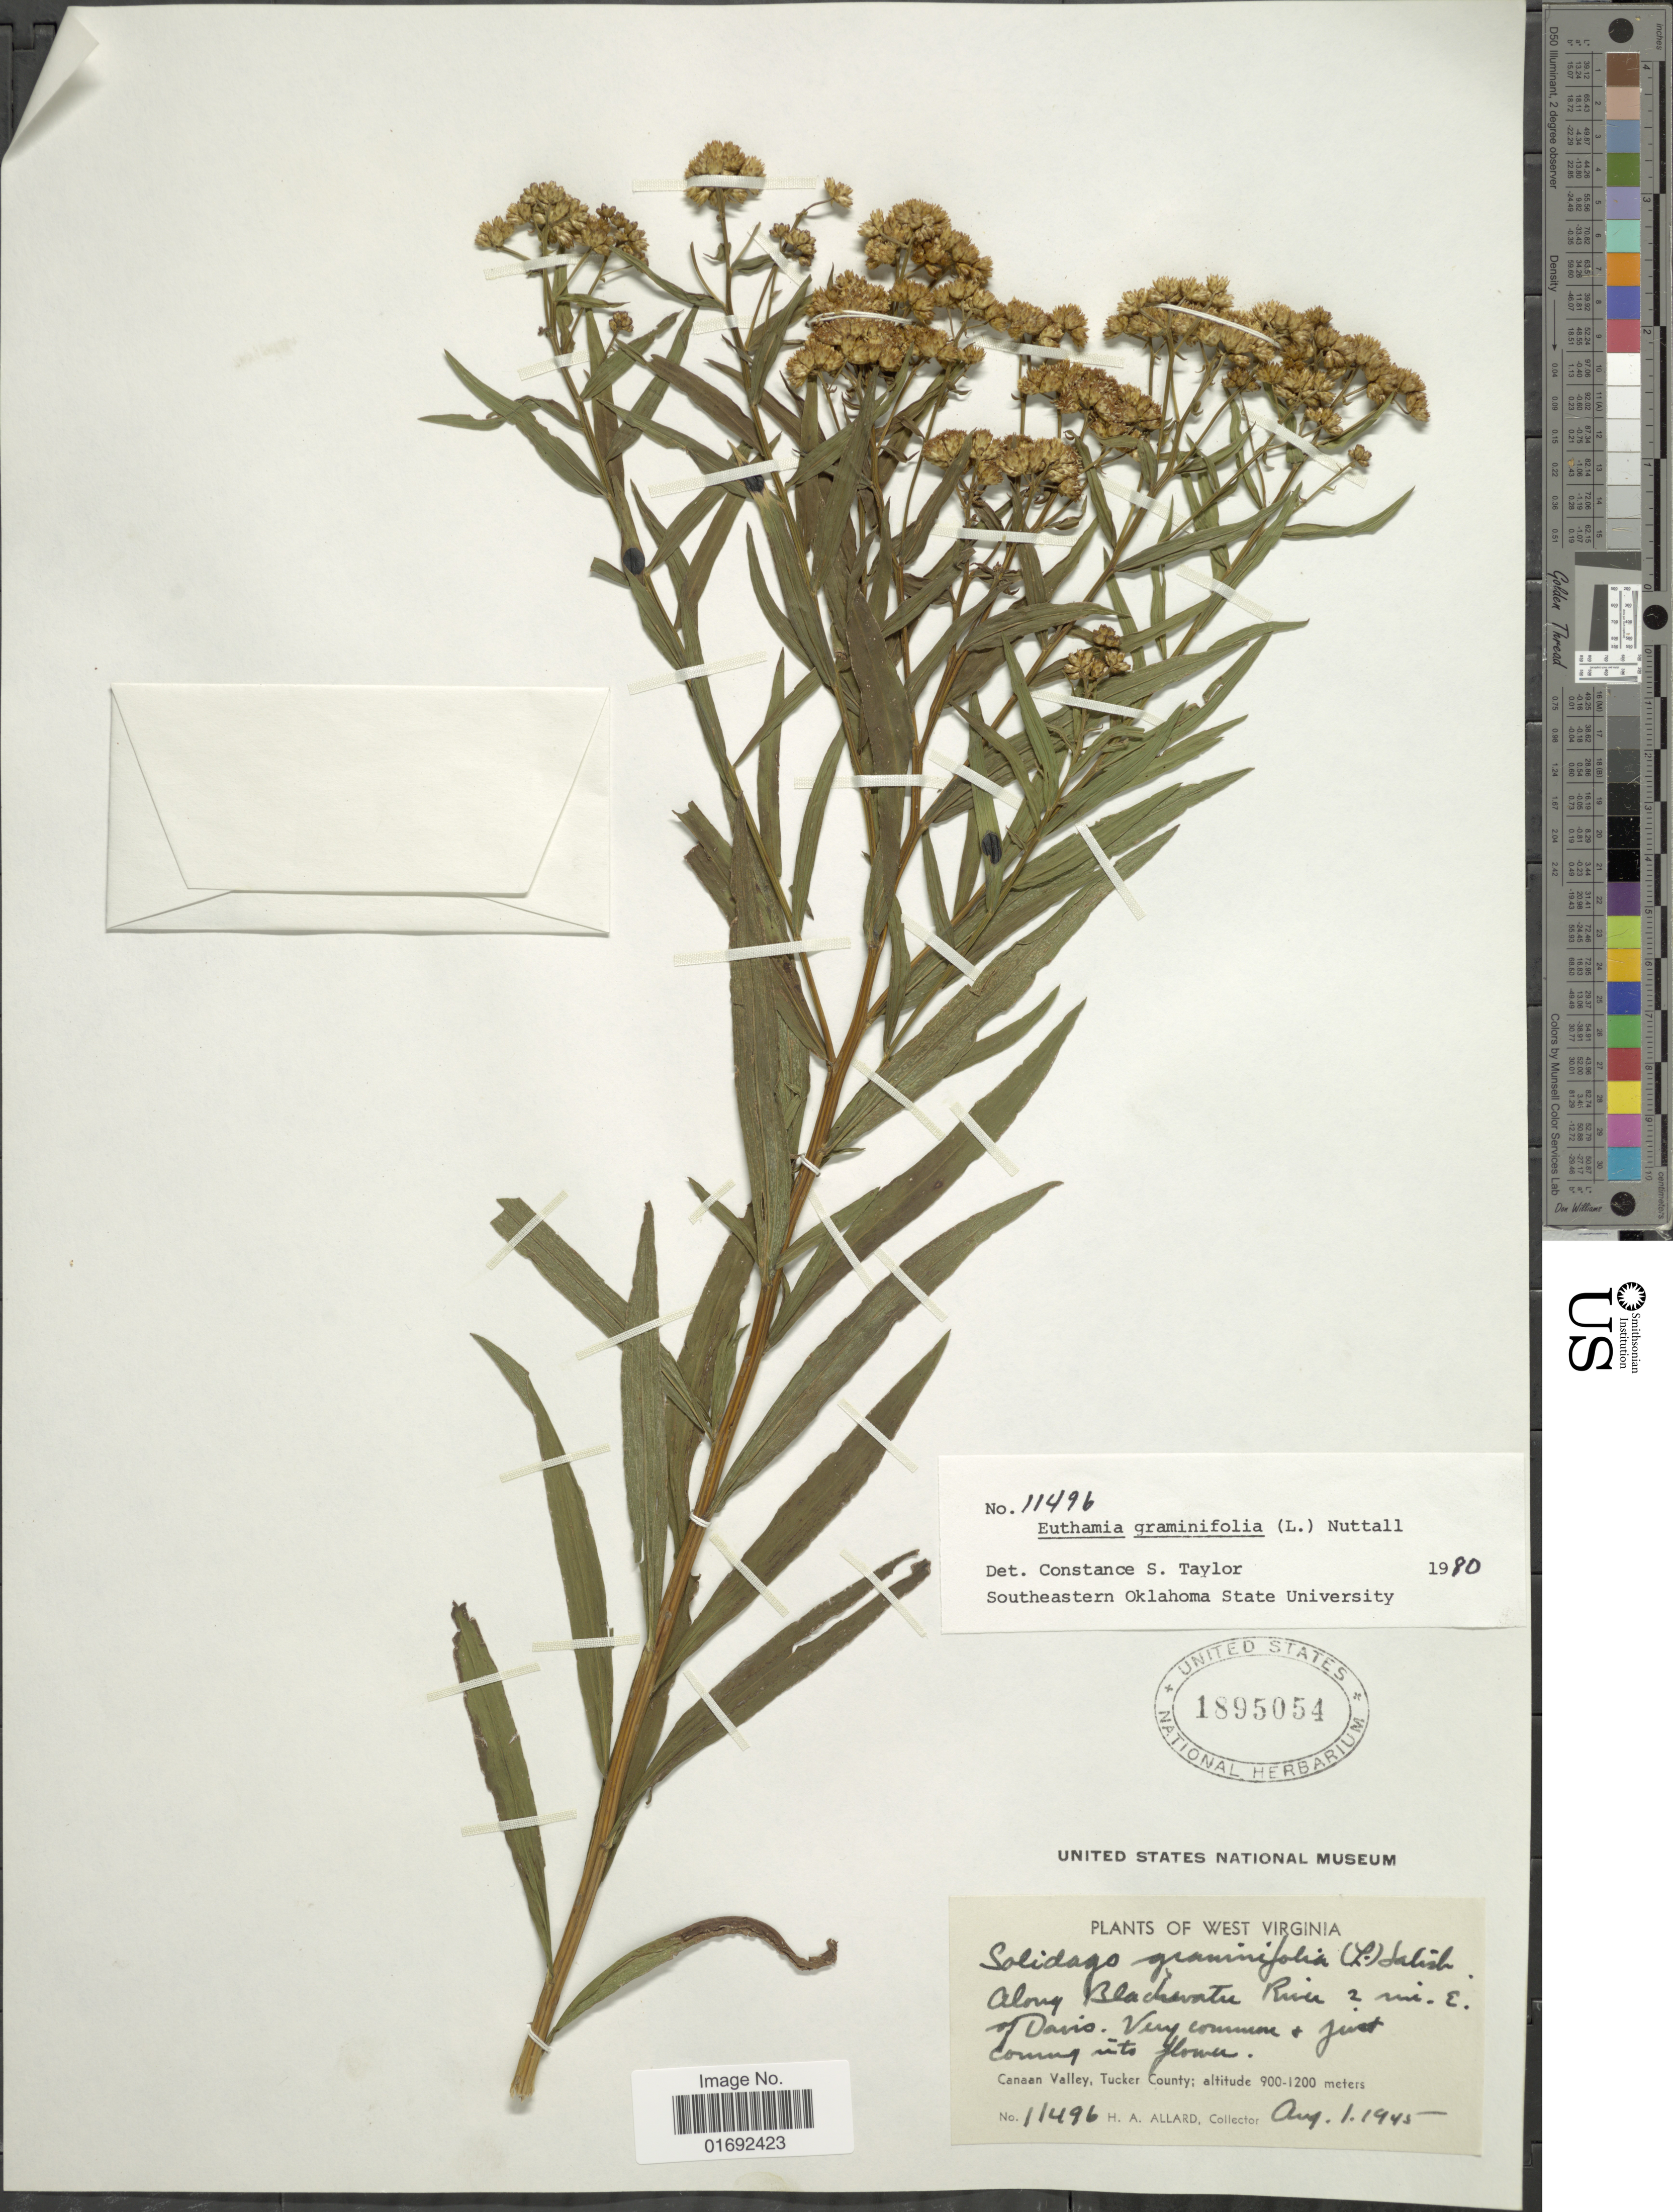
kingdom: Plantae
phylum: Tracheophyta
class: Magnoliopsida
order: Asterales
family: Asteraceae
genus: Euthamia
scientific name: Euthamia graminifolia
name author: (L.) Nutt.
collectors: H. A. Allard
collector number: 11496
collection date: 1945-08-01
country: United States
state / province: West Virginia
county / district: Tucker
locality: Along Blackwater River 2 mi. E. of Davis, Canaan Valley, Tucker County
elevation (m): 900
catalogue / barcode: US 1895054